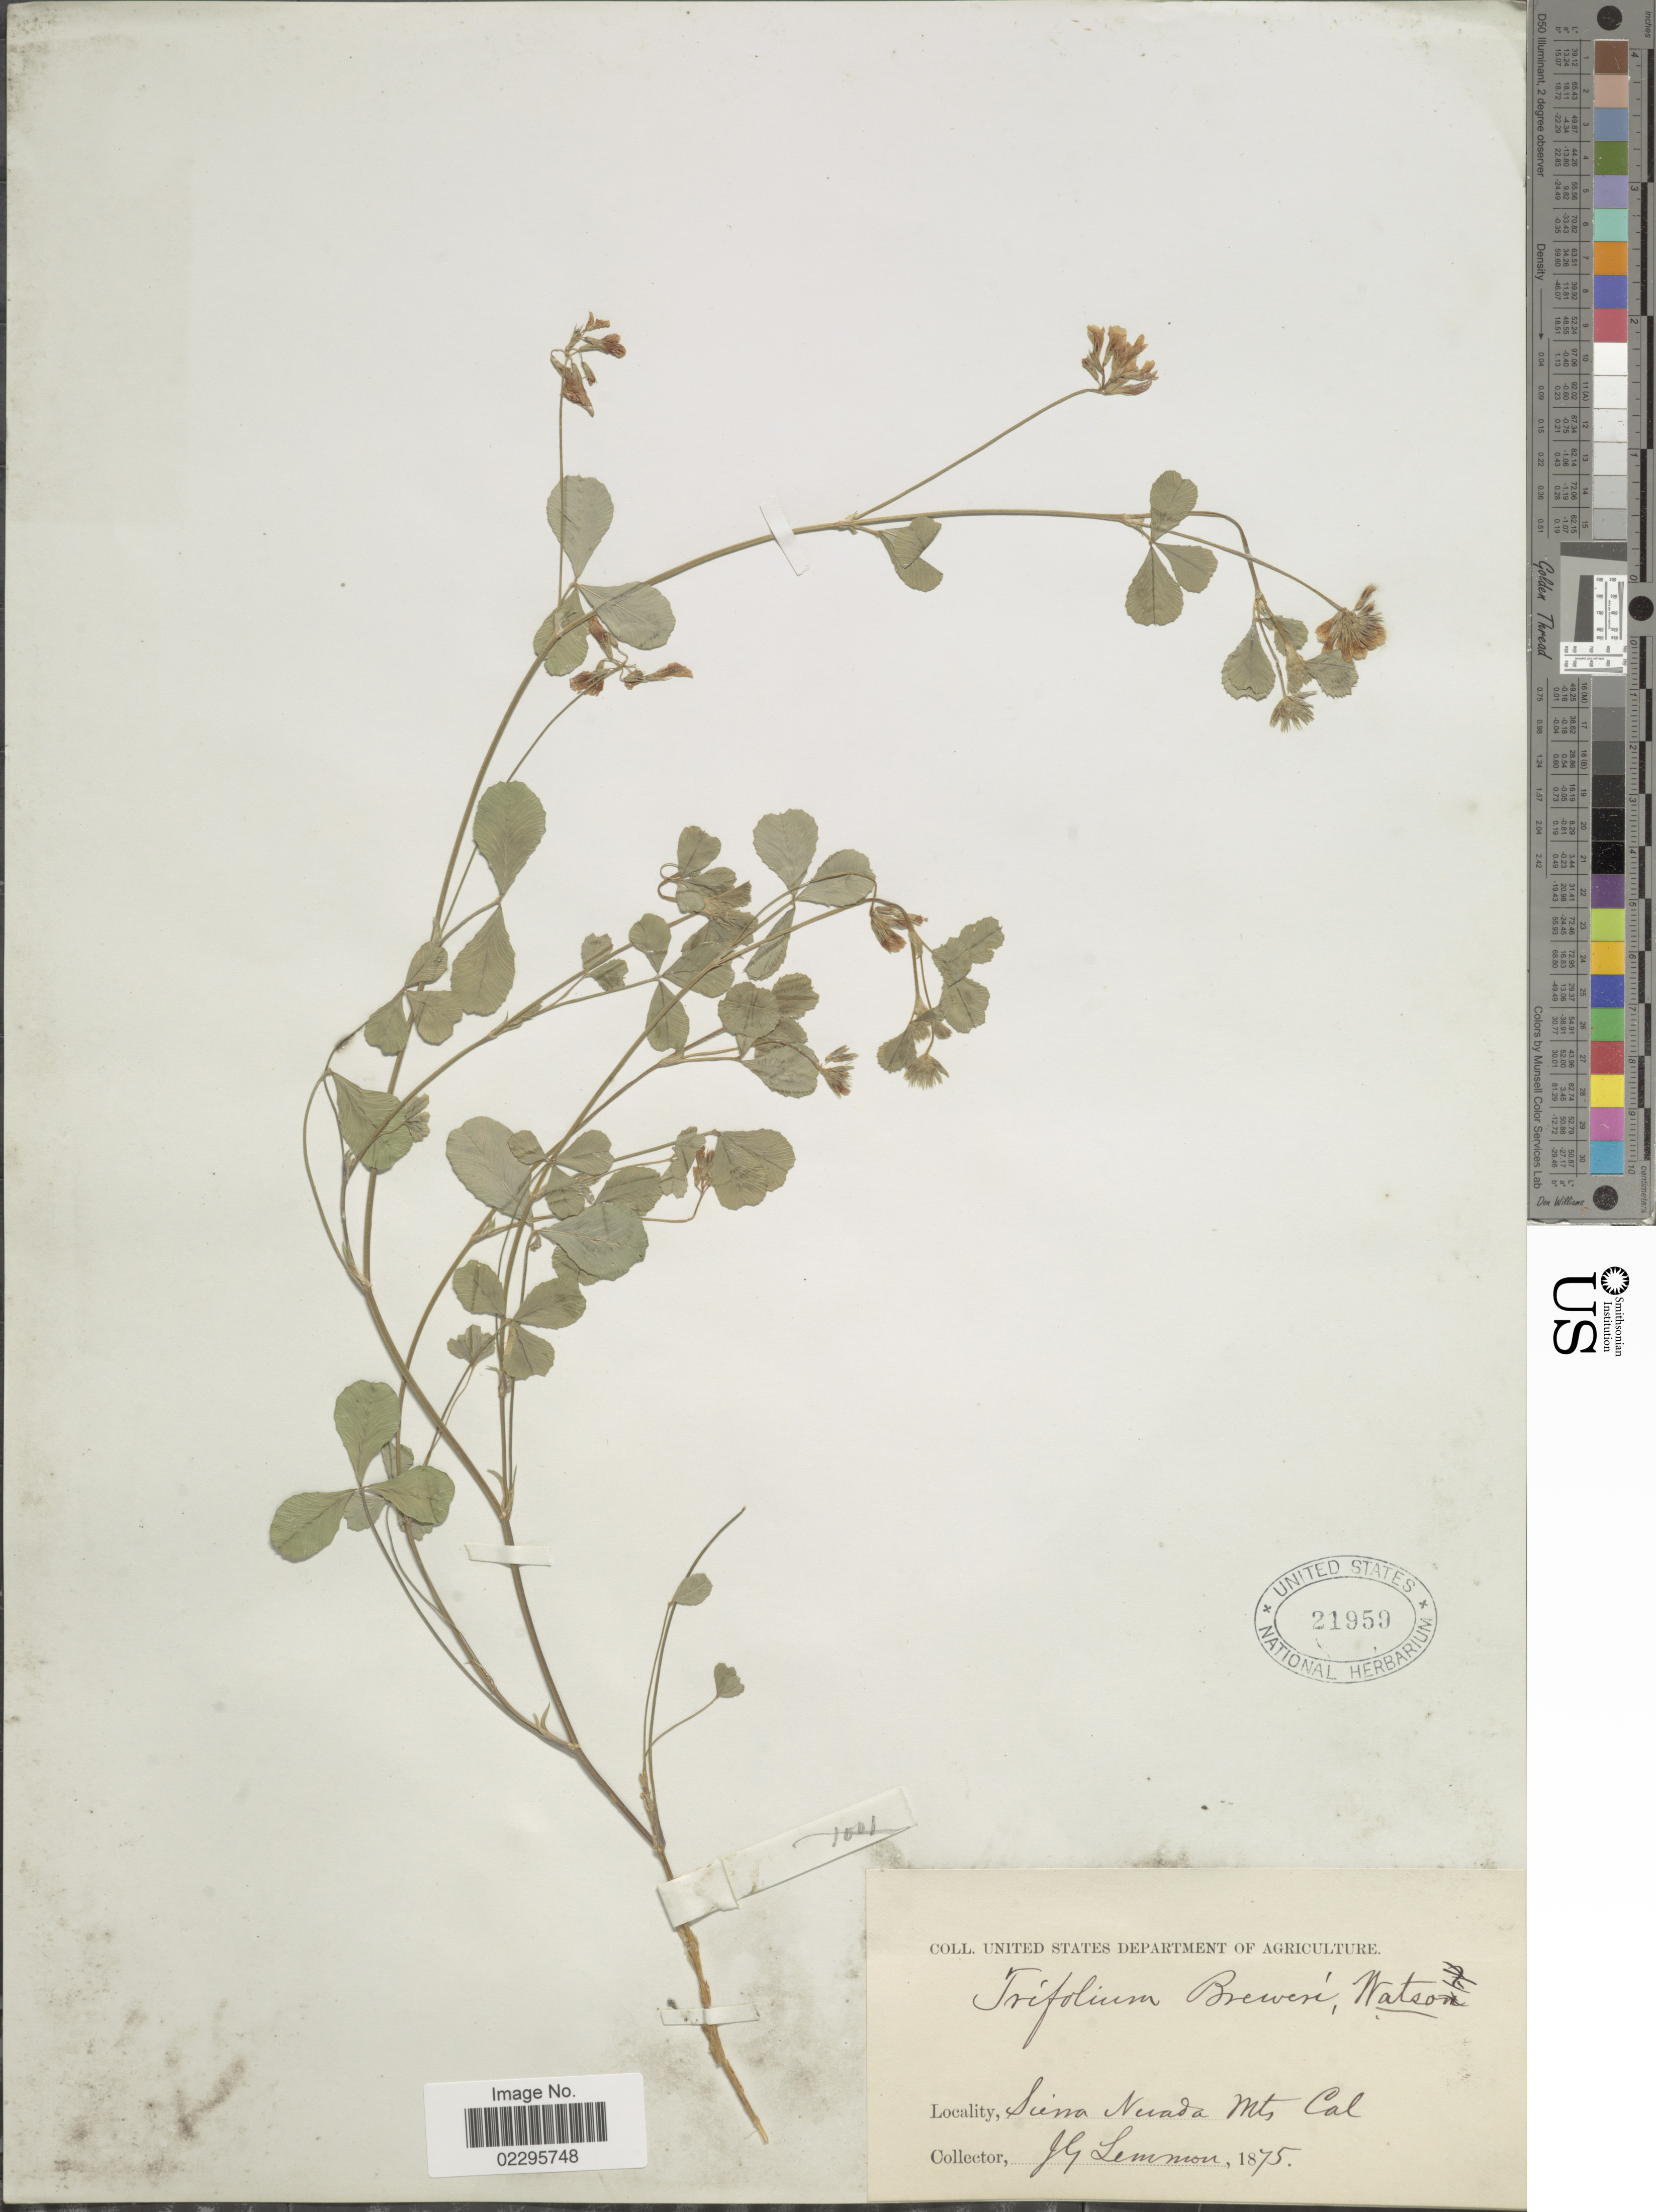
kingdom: Plantae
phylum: Tracheophyta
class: Magnoliopsida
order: Fabales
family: Fabaceae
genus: Trifolium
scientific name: Trifolium breweri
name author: S. Watson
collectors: J. Lemmon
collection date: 1875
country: United States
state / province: California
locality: Sierra Nevada Mts.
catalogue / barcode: US 21959